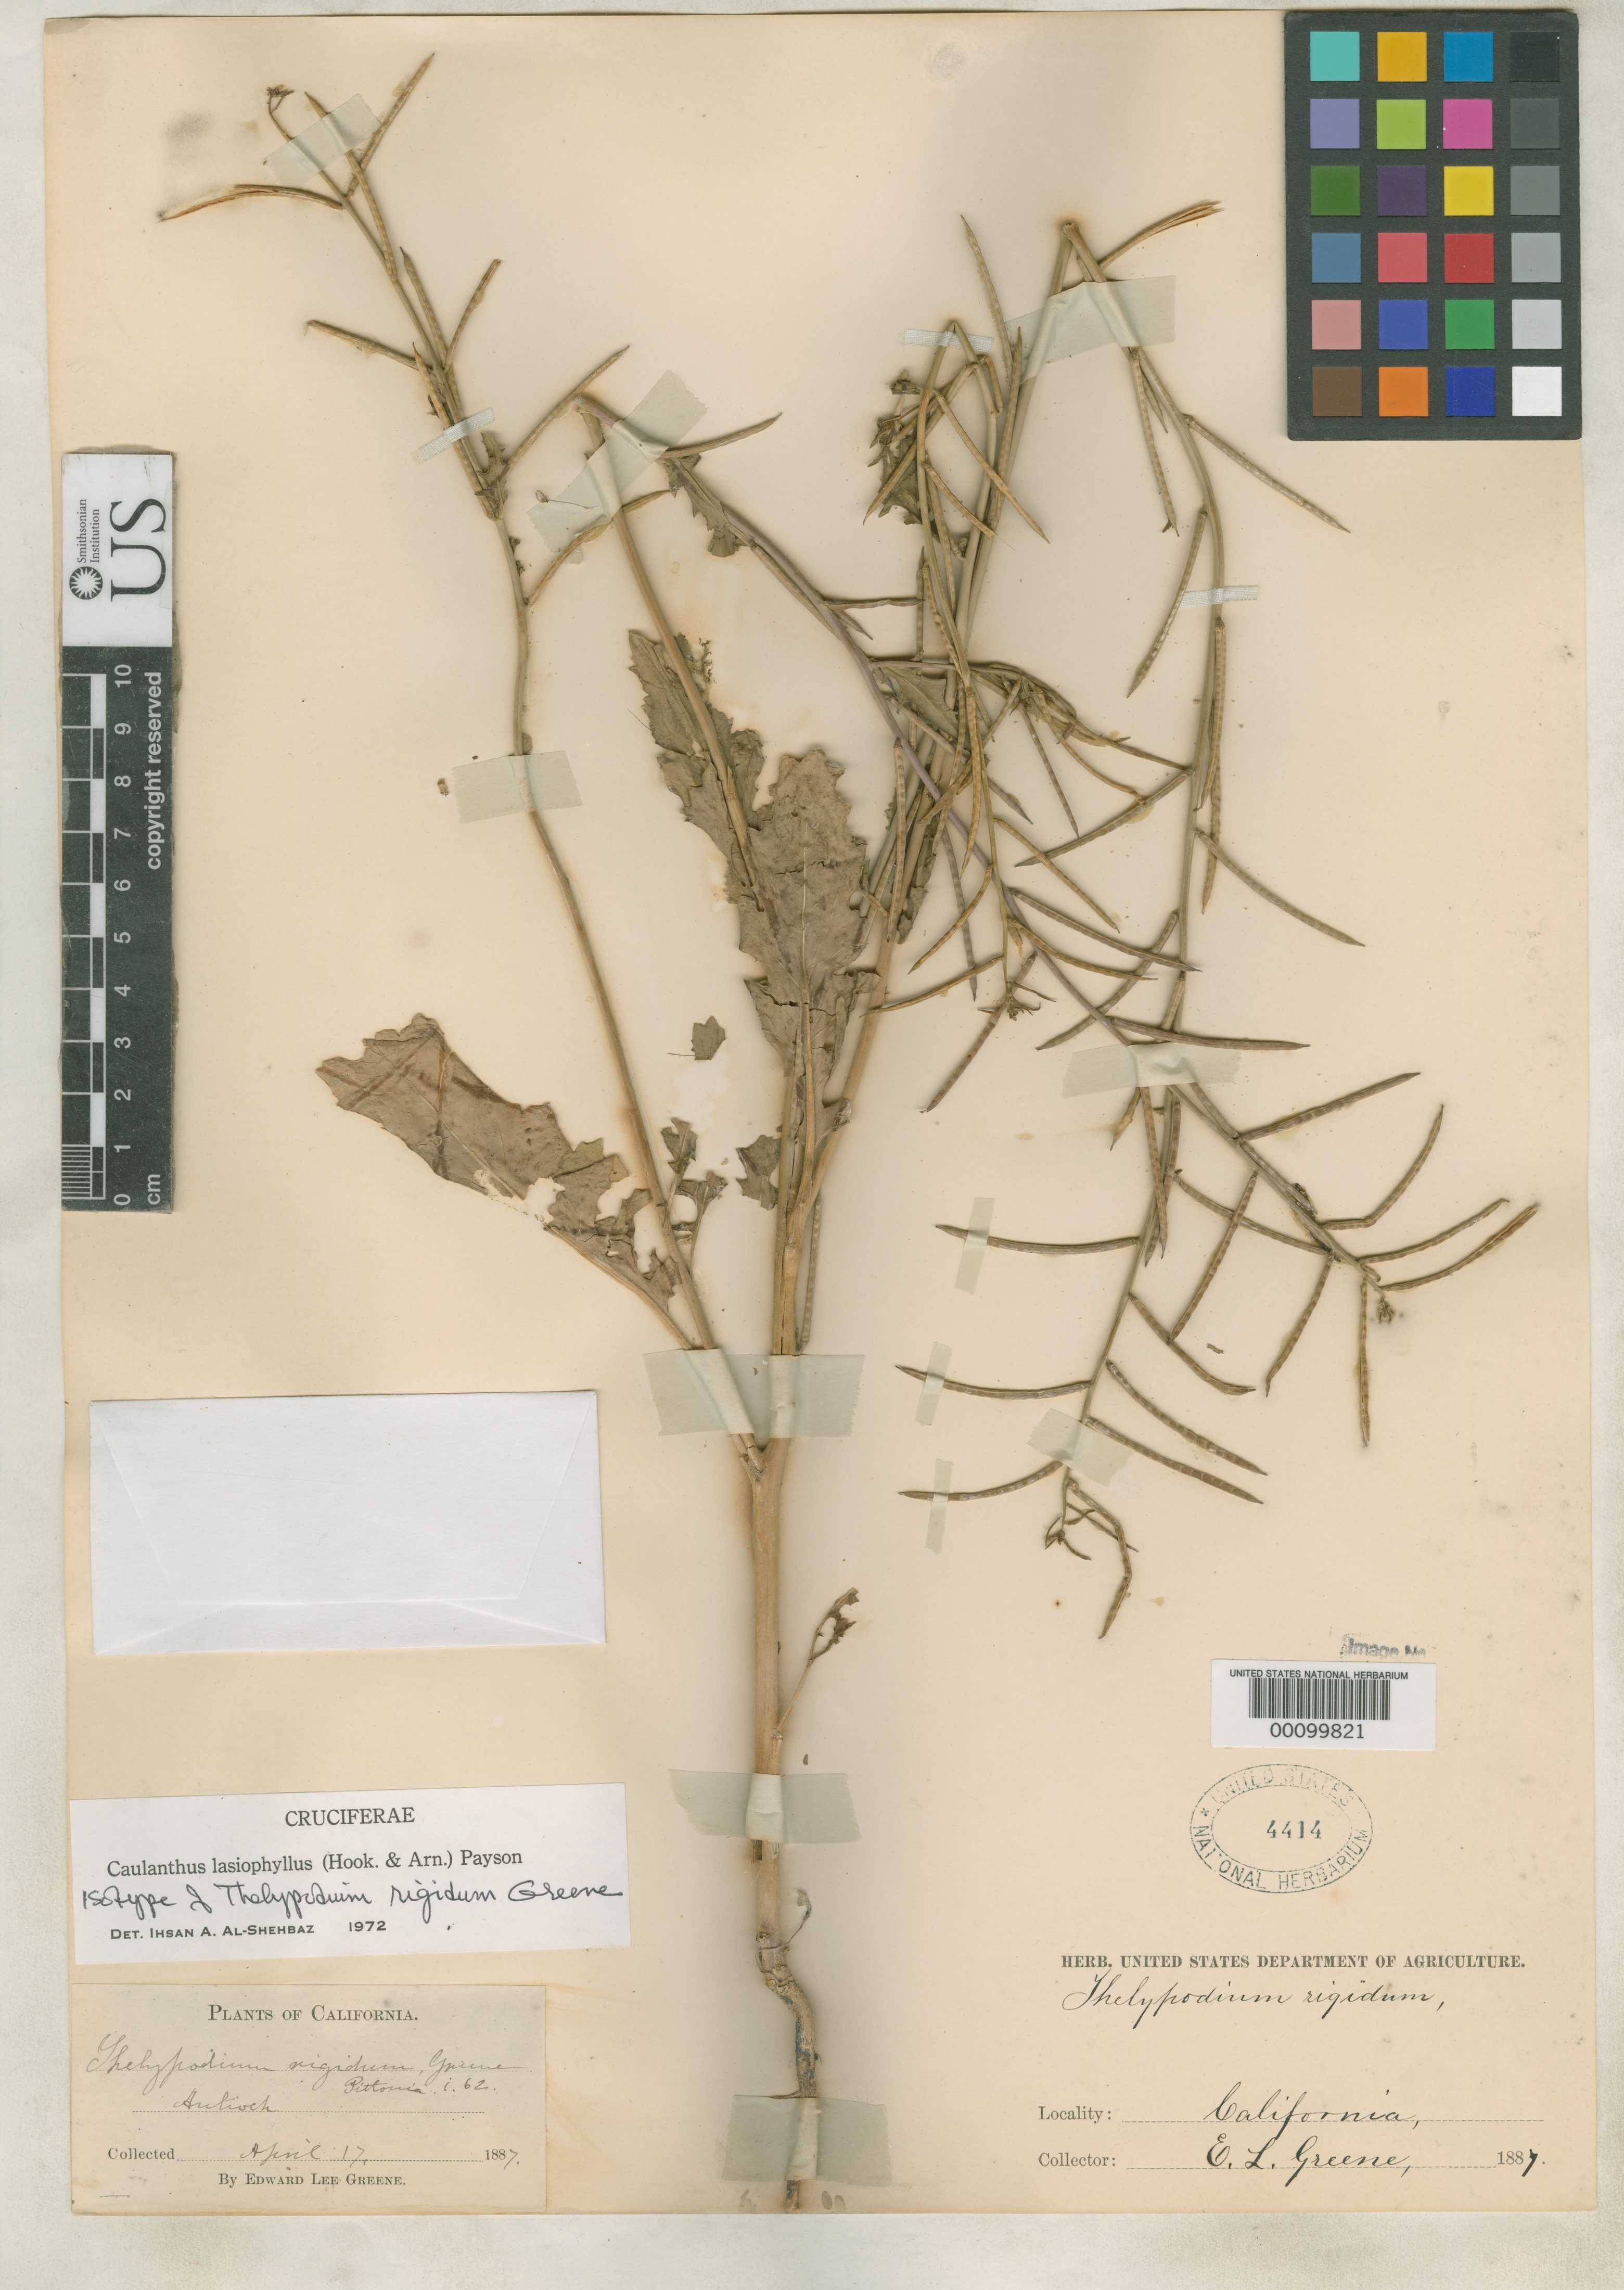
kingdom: Plantae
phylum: Tracheophyta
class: Magnoliopsida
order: Brassicales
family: Brassicaceae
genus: Thelypodium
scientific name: Thelypodium rigidum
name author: Greene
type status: Isotype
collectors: E. L. Greene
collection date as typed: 17 Apr 1887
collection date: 1887-04-17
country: United States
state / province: California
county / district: Contra Costa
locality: Near Antioch on the lower Sacramento River.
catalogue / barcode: US 4414